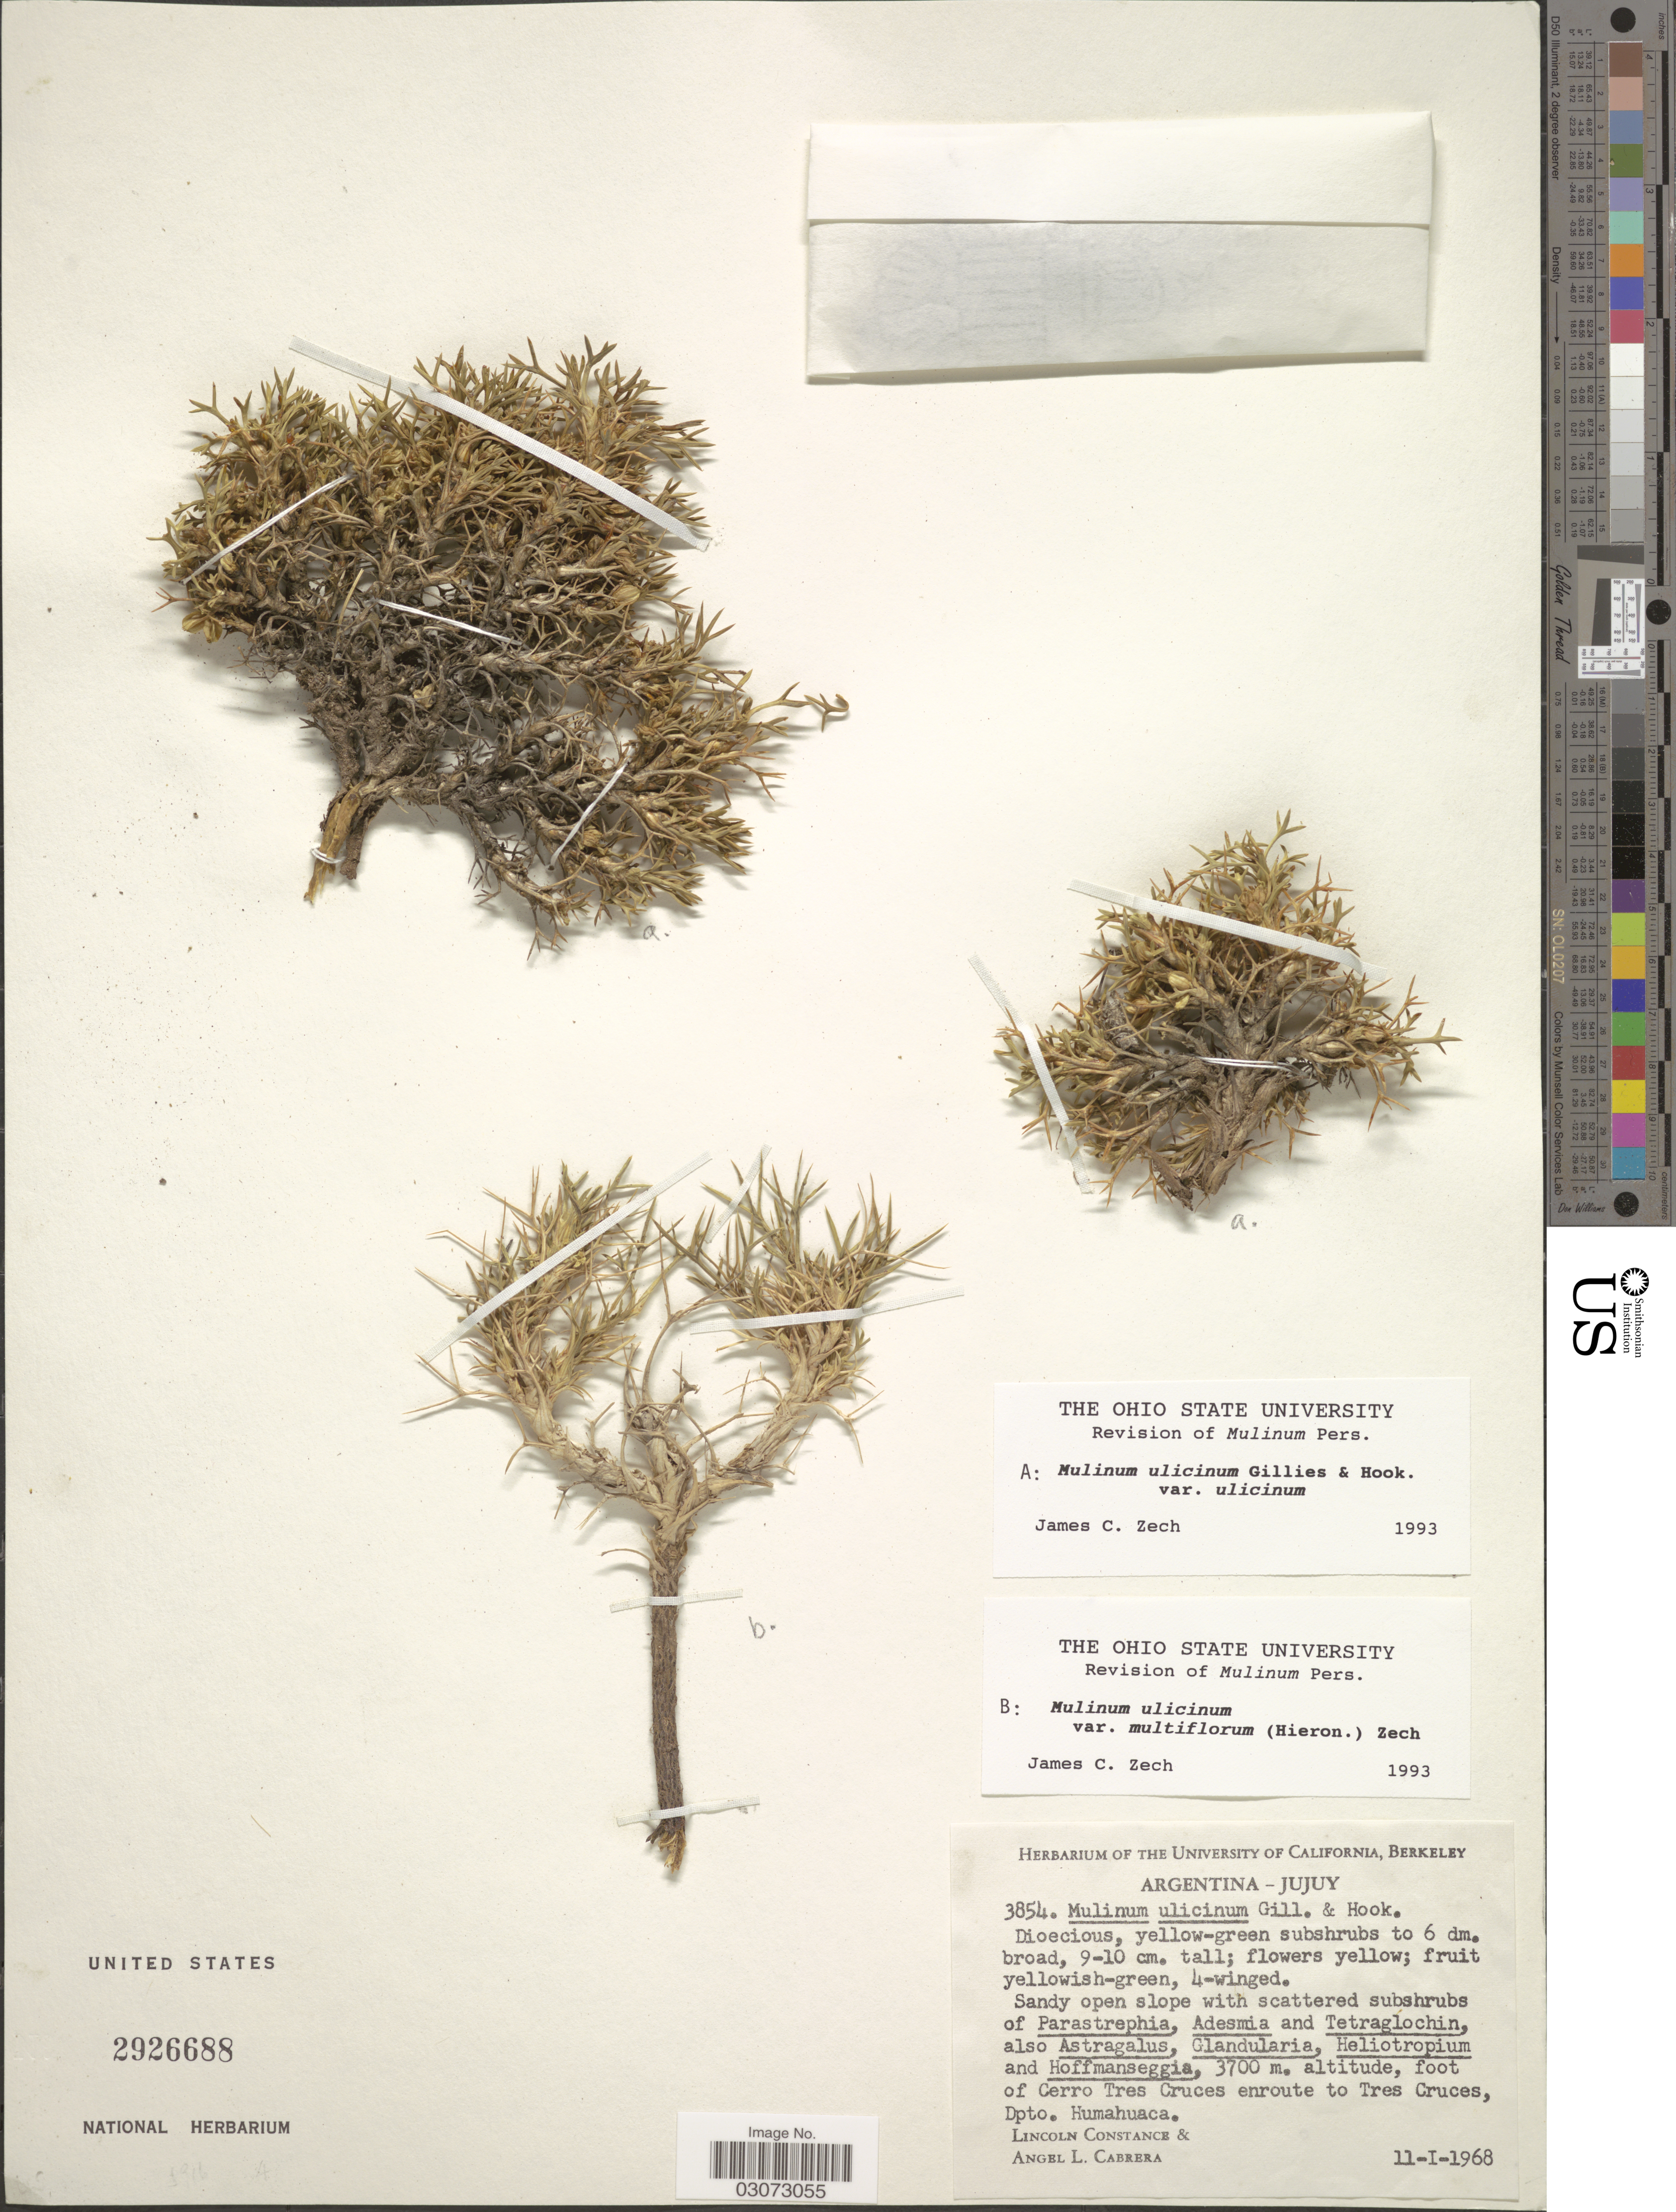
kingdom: Plantae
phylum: Tracheophyta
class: Magnoliopsida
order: Apiales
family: Apiaceae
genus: Mulinum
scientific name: Mulinum ulicinum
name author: Gillet & Hook.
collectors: L. Constance & A. L. Cabrera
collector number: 3854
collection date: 1968-01-11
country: Argentina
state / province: Jujuy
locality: Jujuy. Foot of Cerro Tres Cruces enroute to Tres Cruces, Dpto. Humahuaca.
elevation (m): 3700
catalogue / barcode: US 2926688